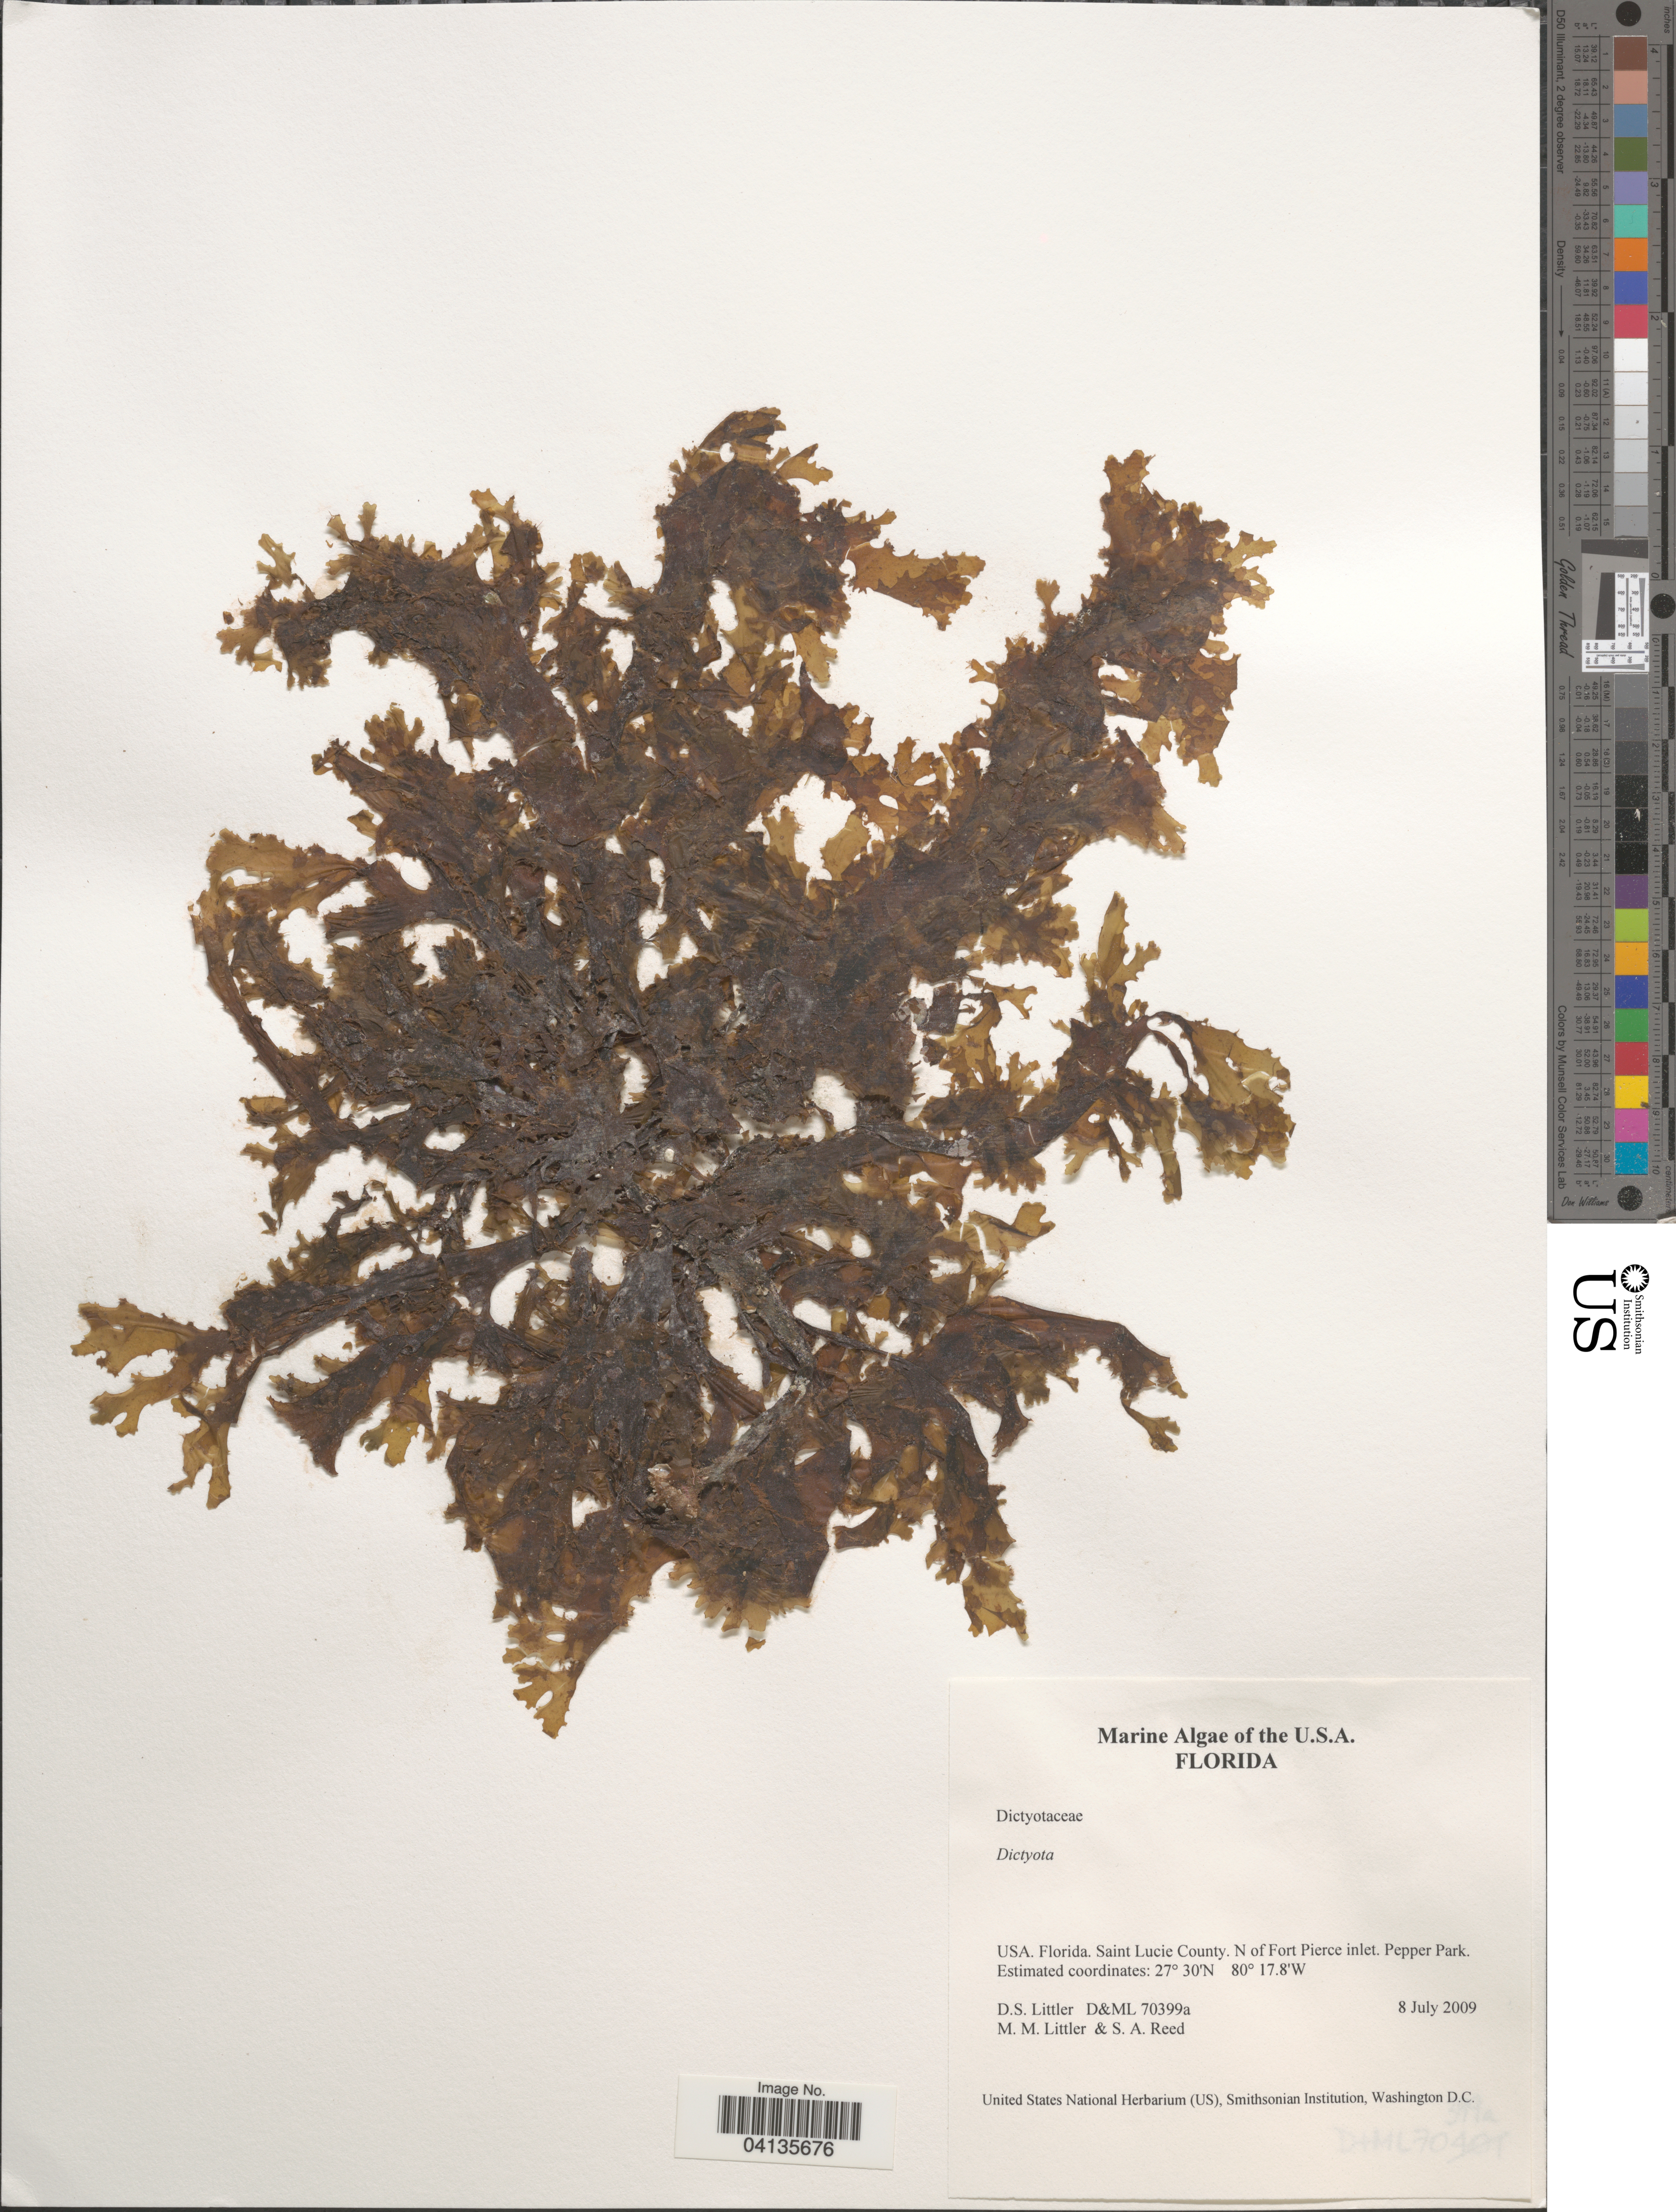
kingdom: Chromista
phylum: Ochrophyta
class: Phaeophyceae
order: Dictyotales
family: Dictyotaceae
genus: Dictyota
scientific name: Dictyota sp.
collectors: D. S. Littler & S. Reed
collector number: D&ML70399a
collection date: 2009-07-08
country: United States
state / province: Florida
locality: Saint Lucie County. N of Fort Pierce inlet. Pepper Park.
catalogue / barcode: US 238500